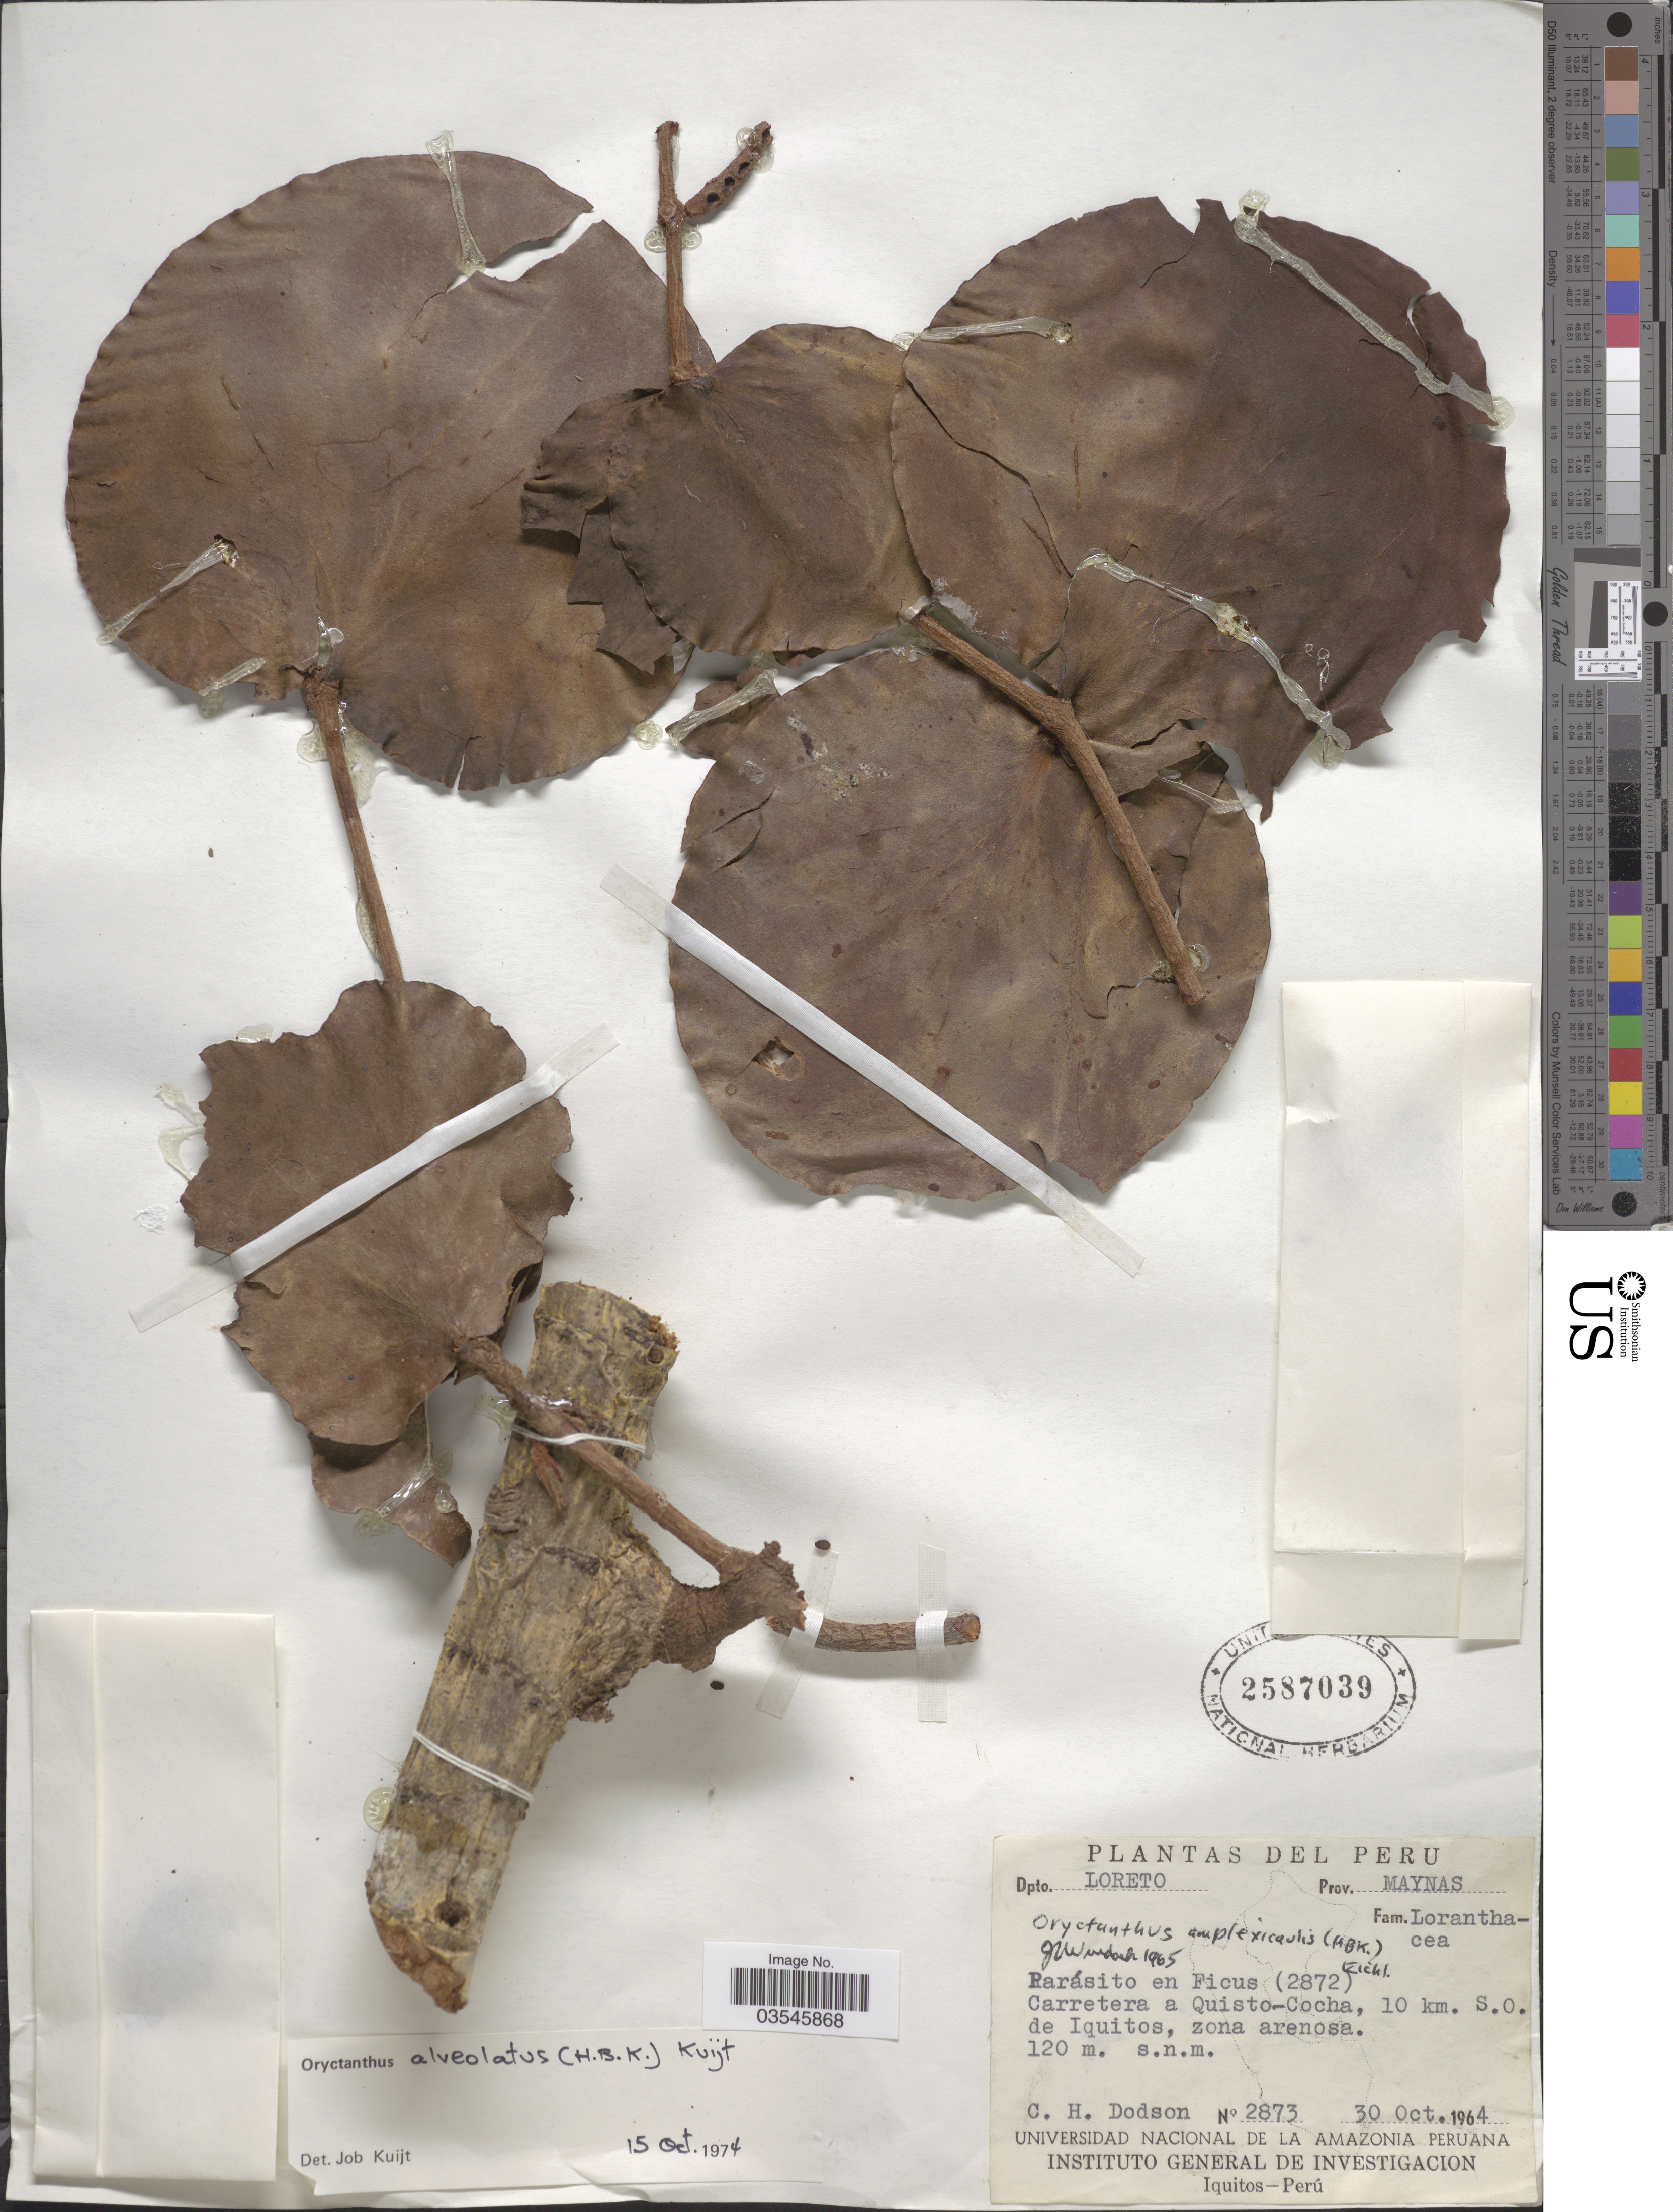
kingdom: Plantae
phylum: Tracheophyta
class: Magnoliopsida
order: Santalales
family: Loranthaceae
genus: Oryctanthus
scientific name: Oryctanthus alveolatus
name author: (Kunth) Kuijt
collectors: C. H. Dodson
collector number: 2873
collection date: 1964-10-30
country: Peru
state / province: Loreto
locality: Dpto. Loreto. Prov. Maynas. Carretera a Quisto-Cocha, 10 km. S. O. de Iquitos, zona arenosa.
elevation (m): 120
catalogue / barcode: US 2587039